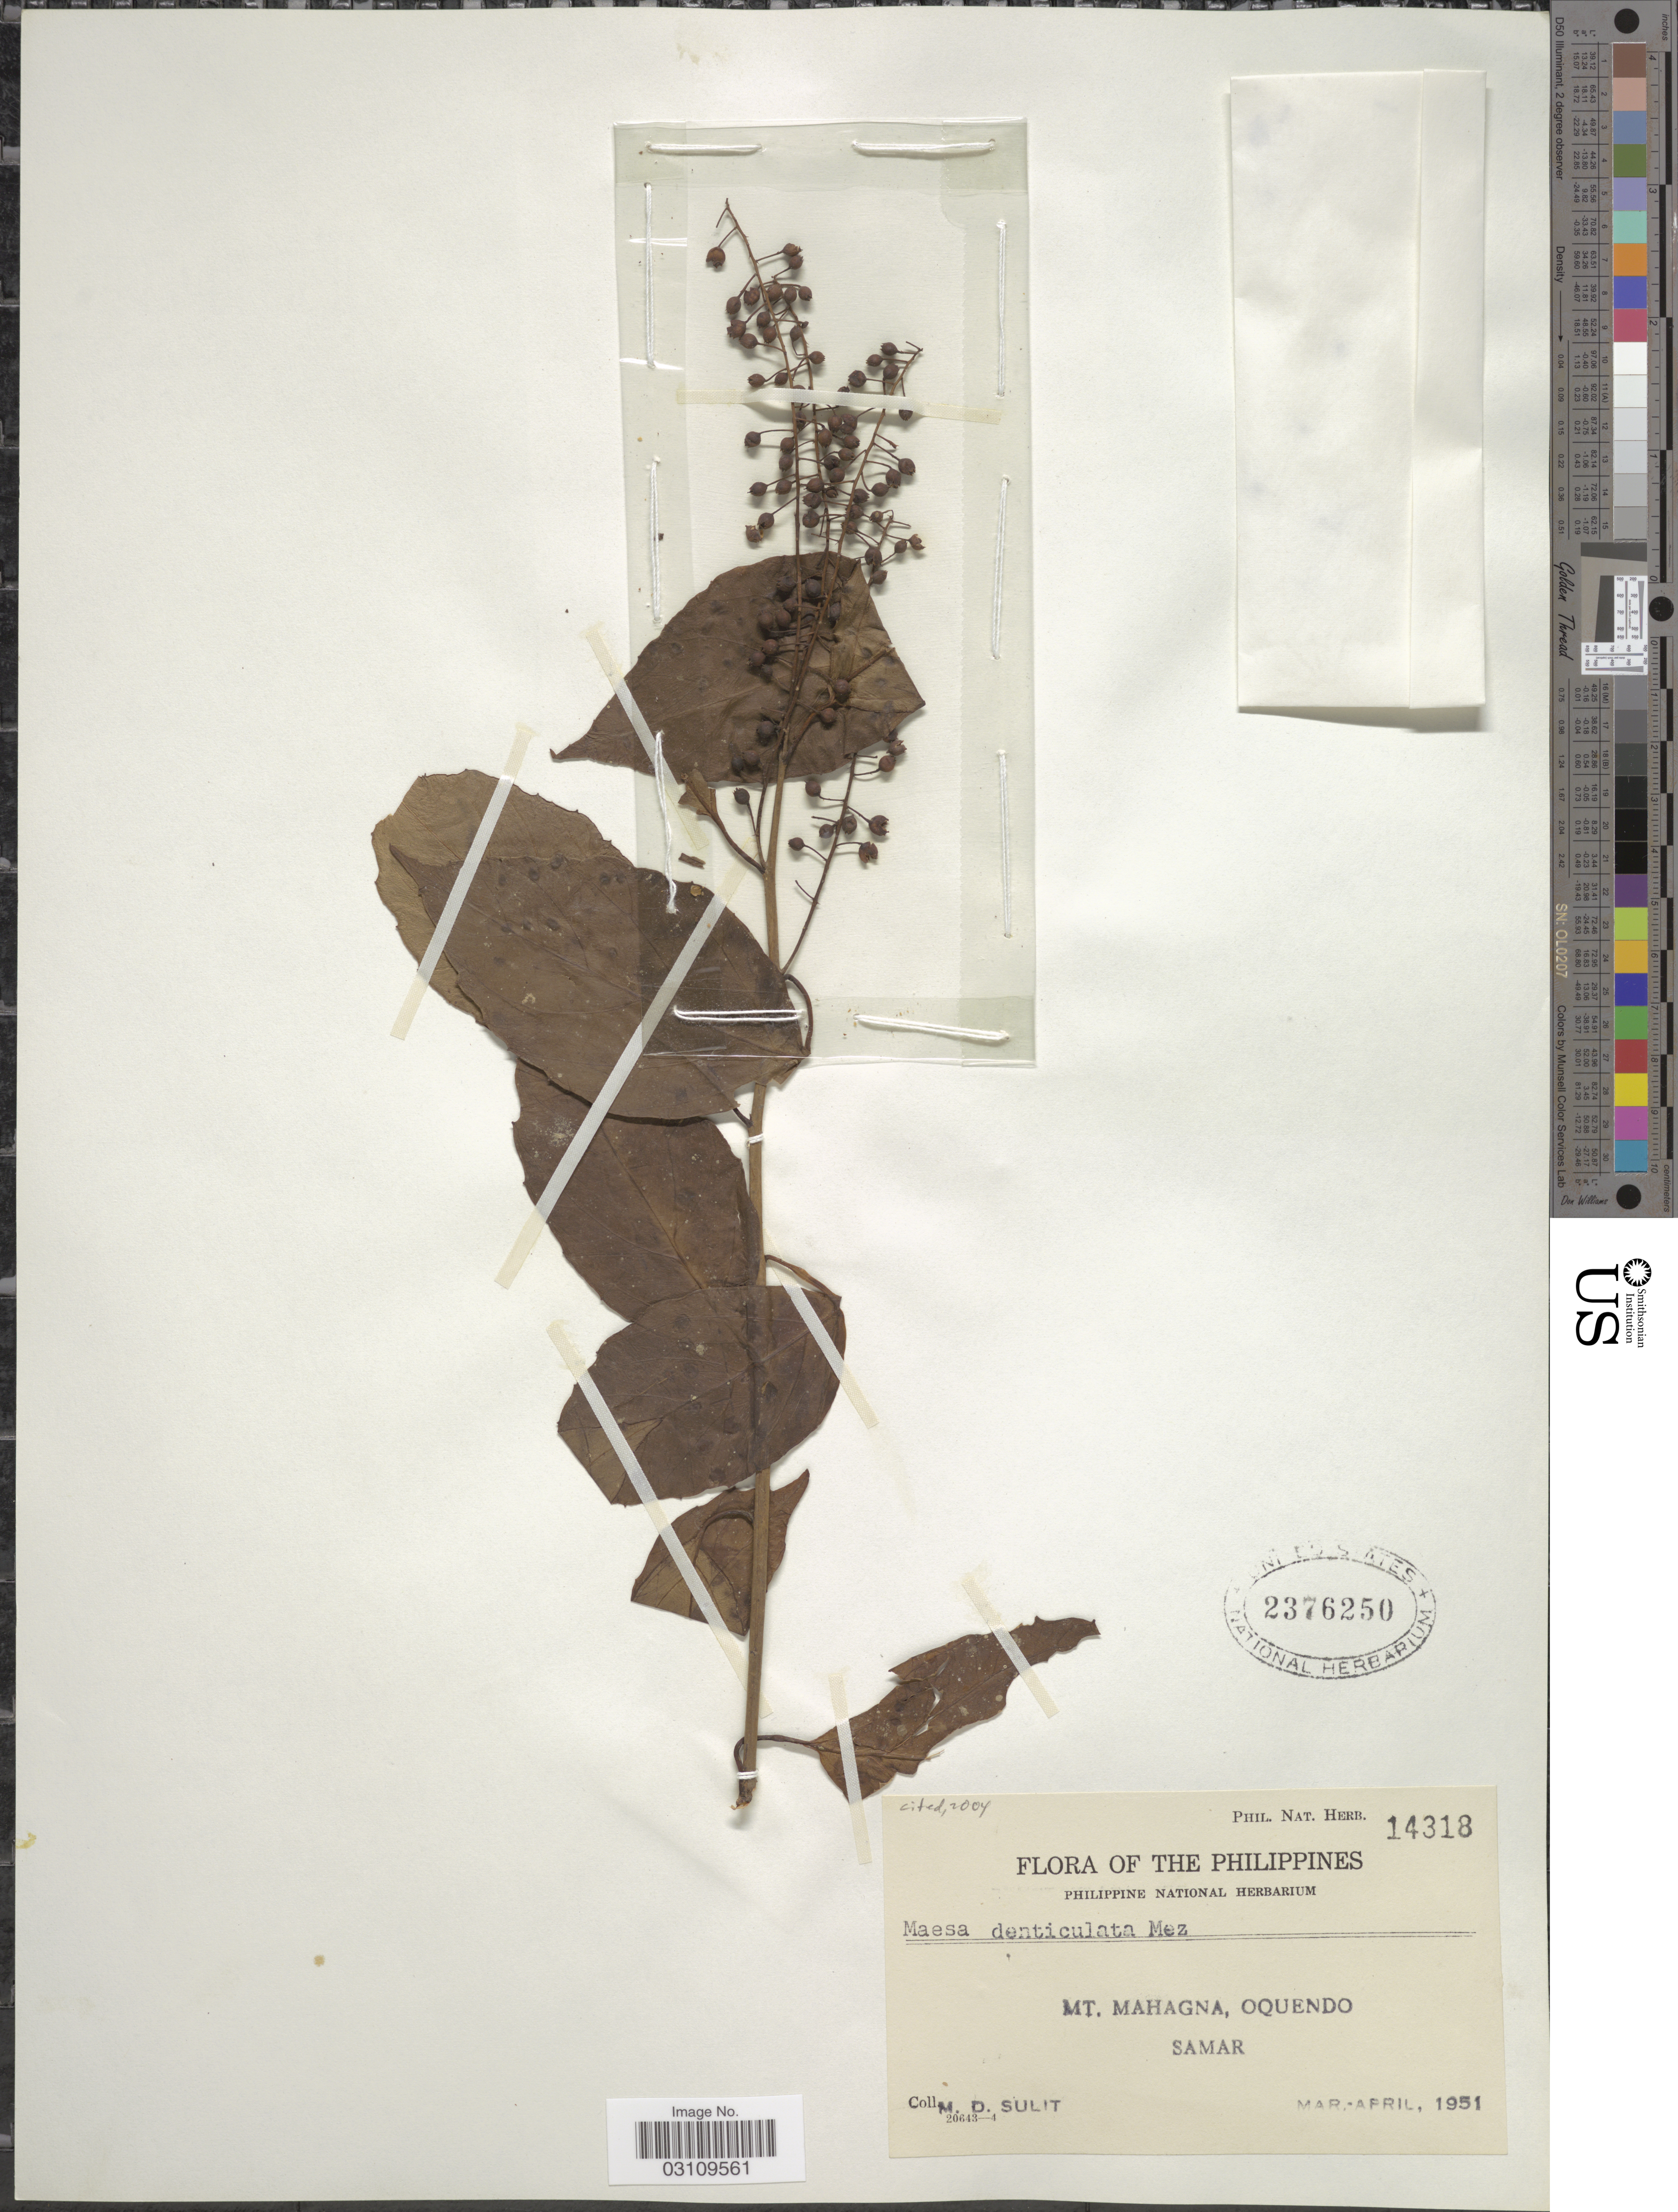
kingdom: Plantae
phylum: Tracheophyta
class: Magnoliopsida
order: Ericales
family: Primulaceae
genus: Maesa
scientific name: Maesa denticulata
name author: Mez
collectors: M. Sulit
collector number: Phil. Nat. Herb. 14318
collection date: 1951-03/1951-04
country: Philippines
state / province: Eastern Visayas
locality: Mt. Mahagna, Oquendo, Samar.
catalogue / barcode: US 2376250